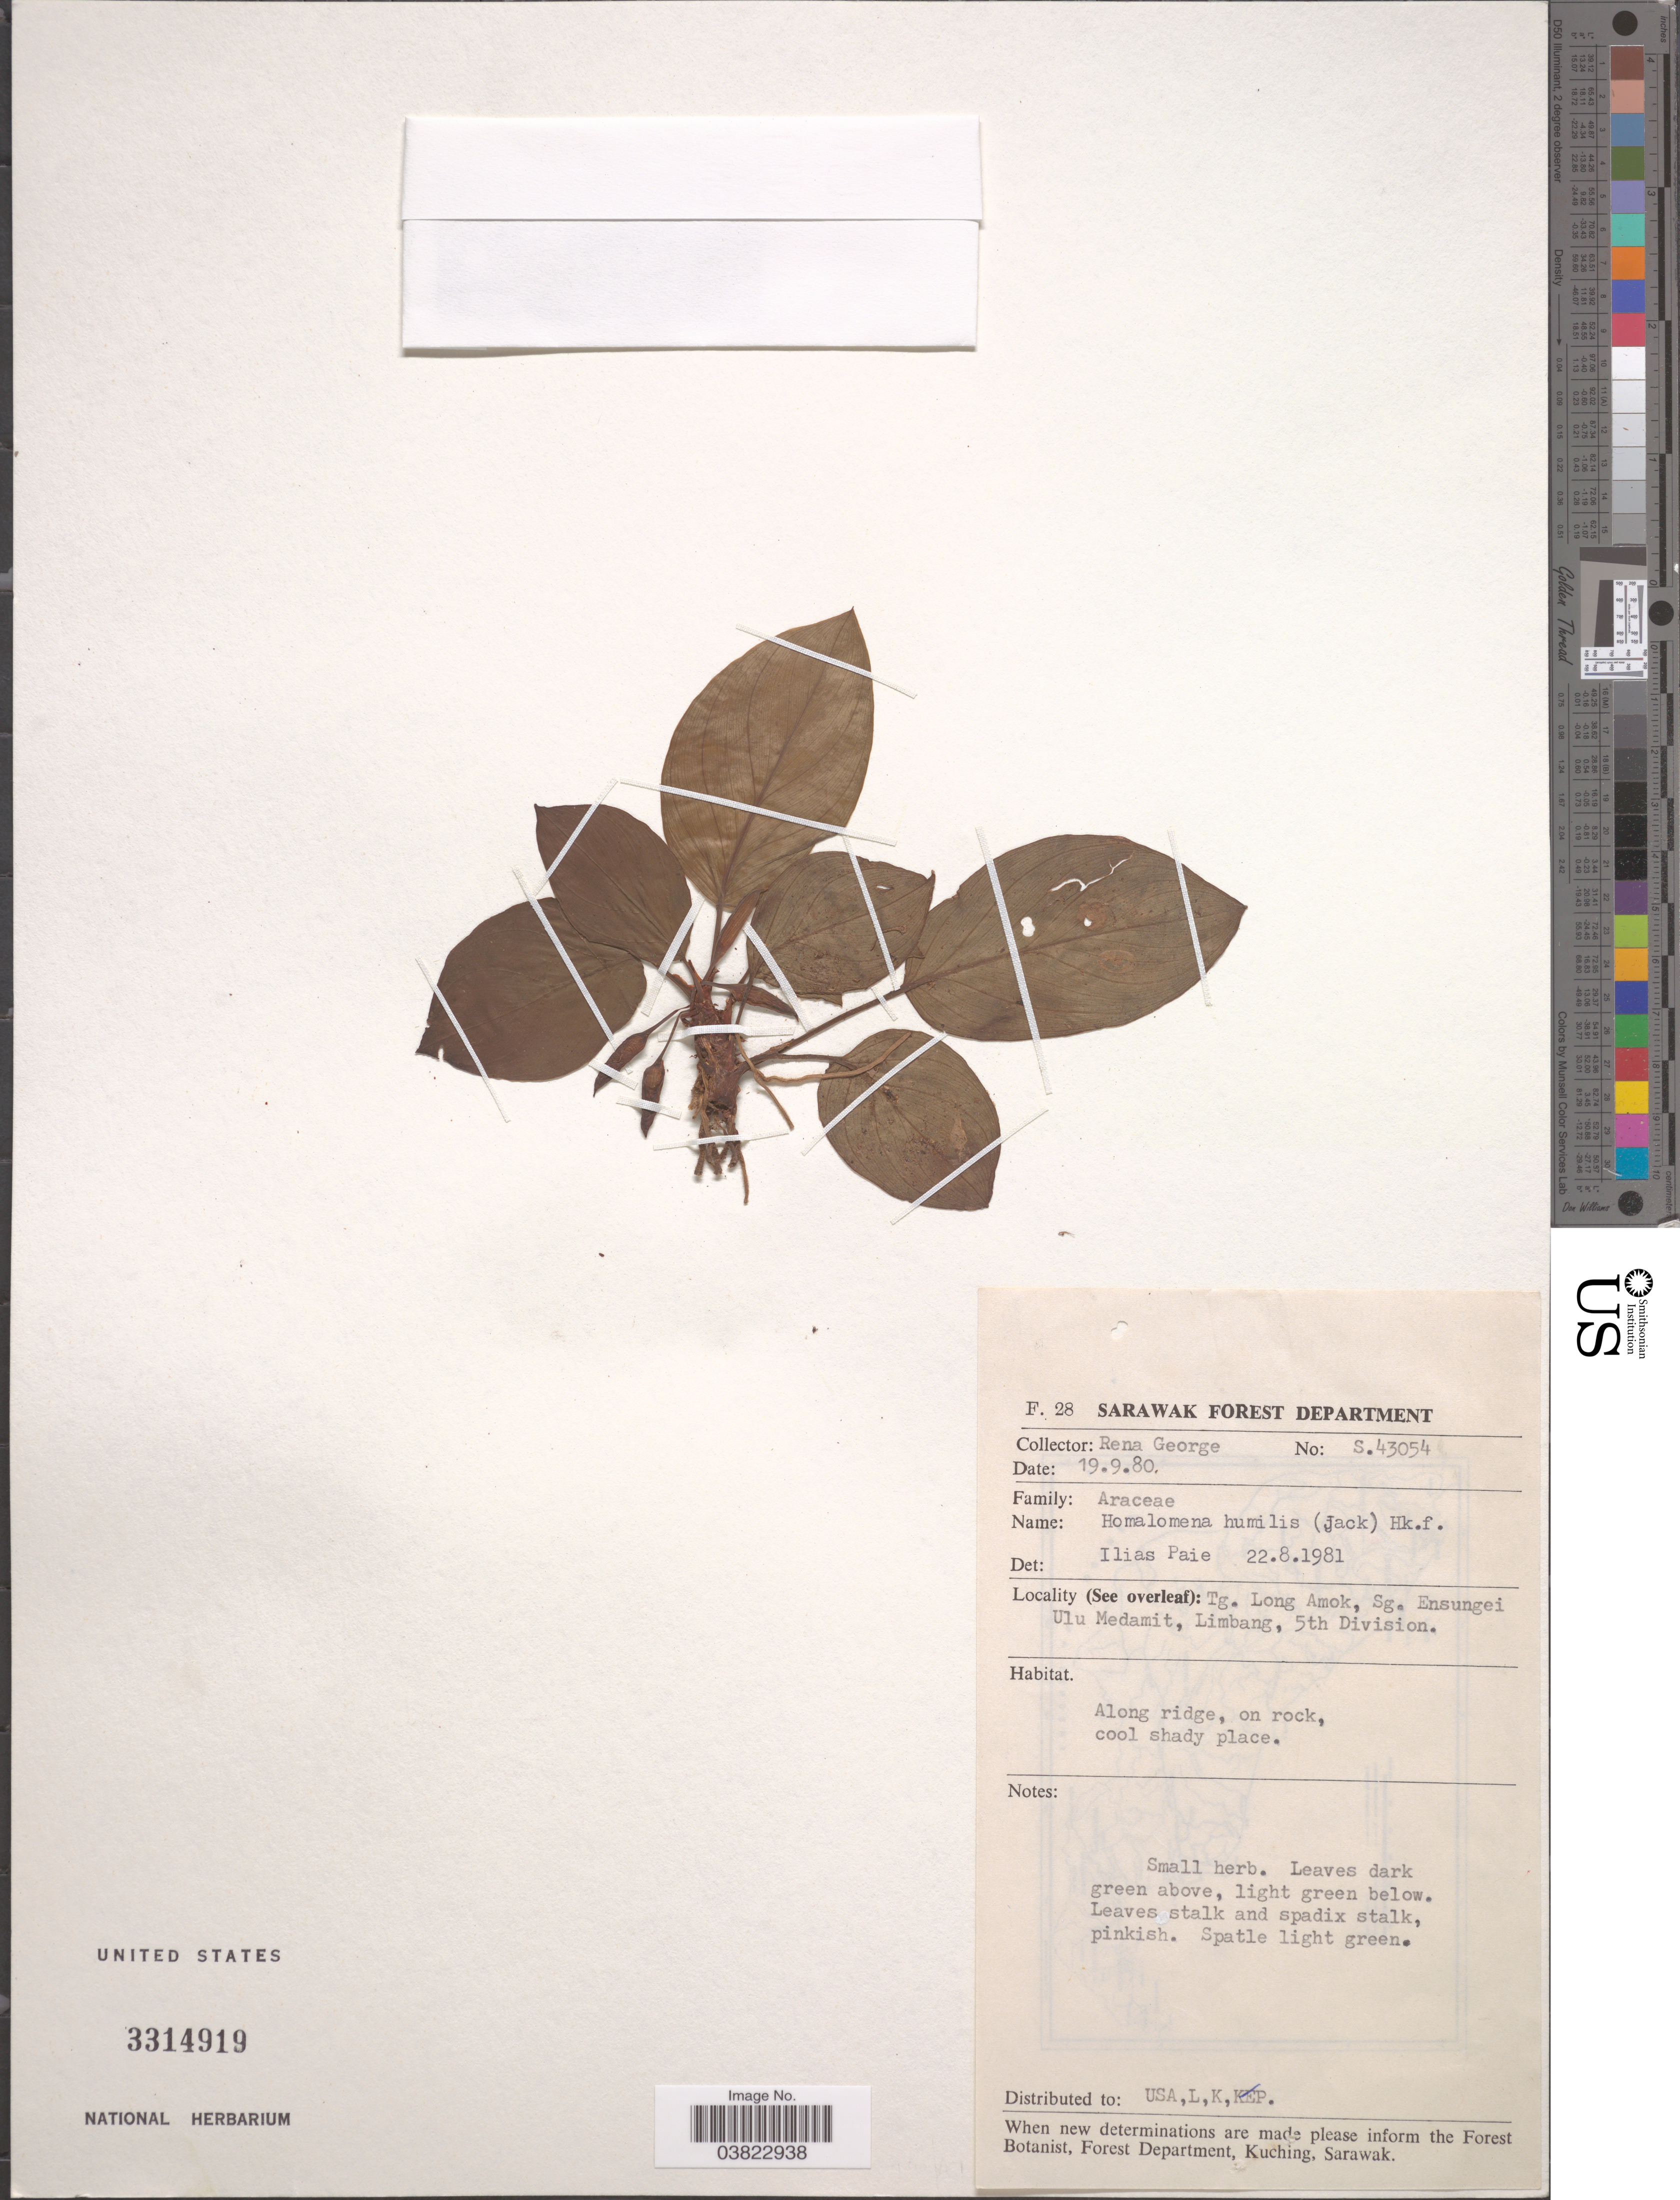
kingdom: Plantae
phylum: Tracheophyta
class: Liliopsida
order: Alismatales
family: Araceae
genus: Homalomena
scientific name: Homalomena humilis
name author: (Jack) Hook. f.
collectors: R. George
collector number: S.43054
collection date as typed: Transcribed d/m/y: 19/9/80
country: Malaysia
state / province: Sarawak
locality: Tg. Long Amok, Sg. Ensungei Ulu Medamit, Limbang, 5th Division.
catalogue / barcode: US 3314919